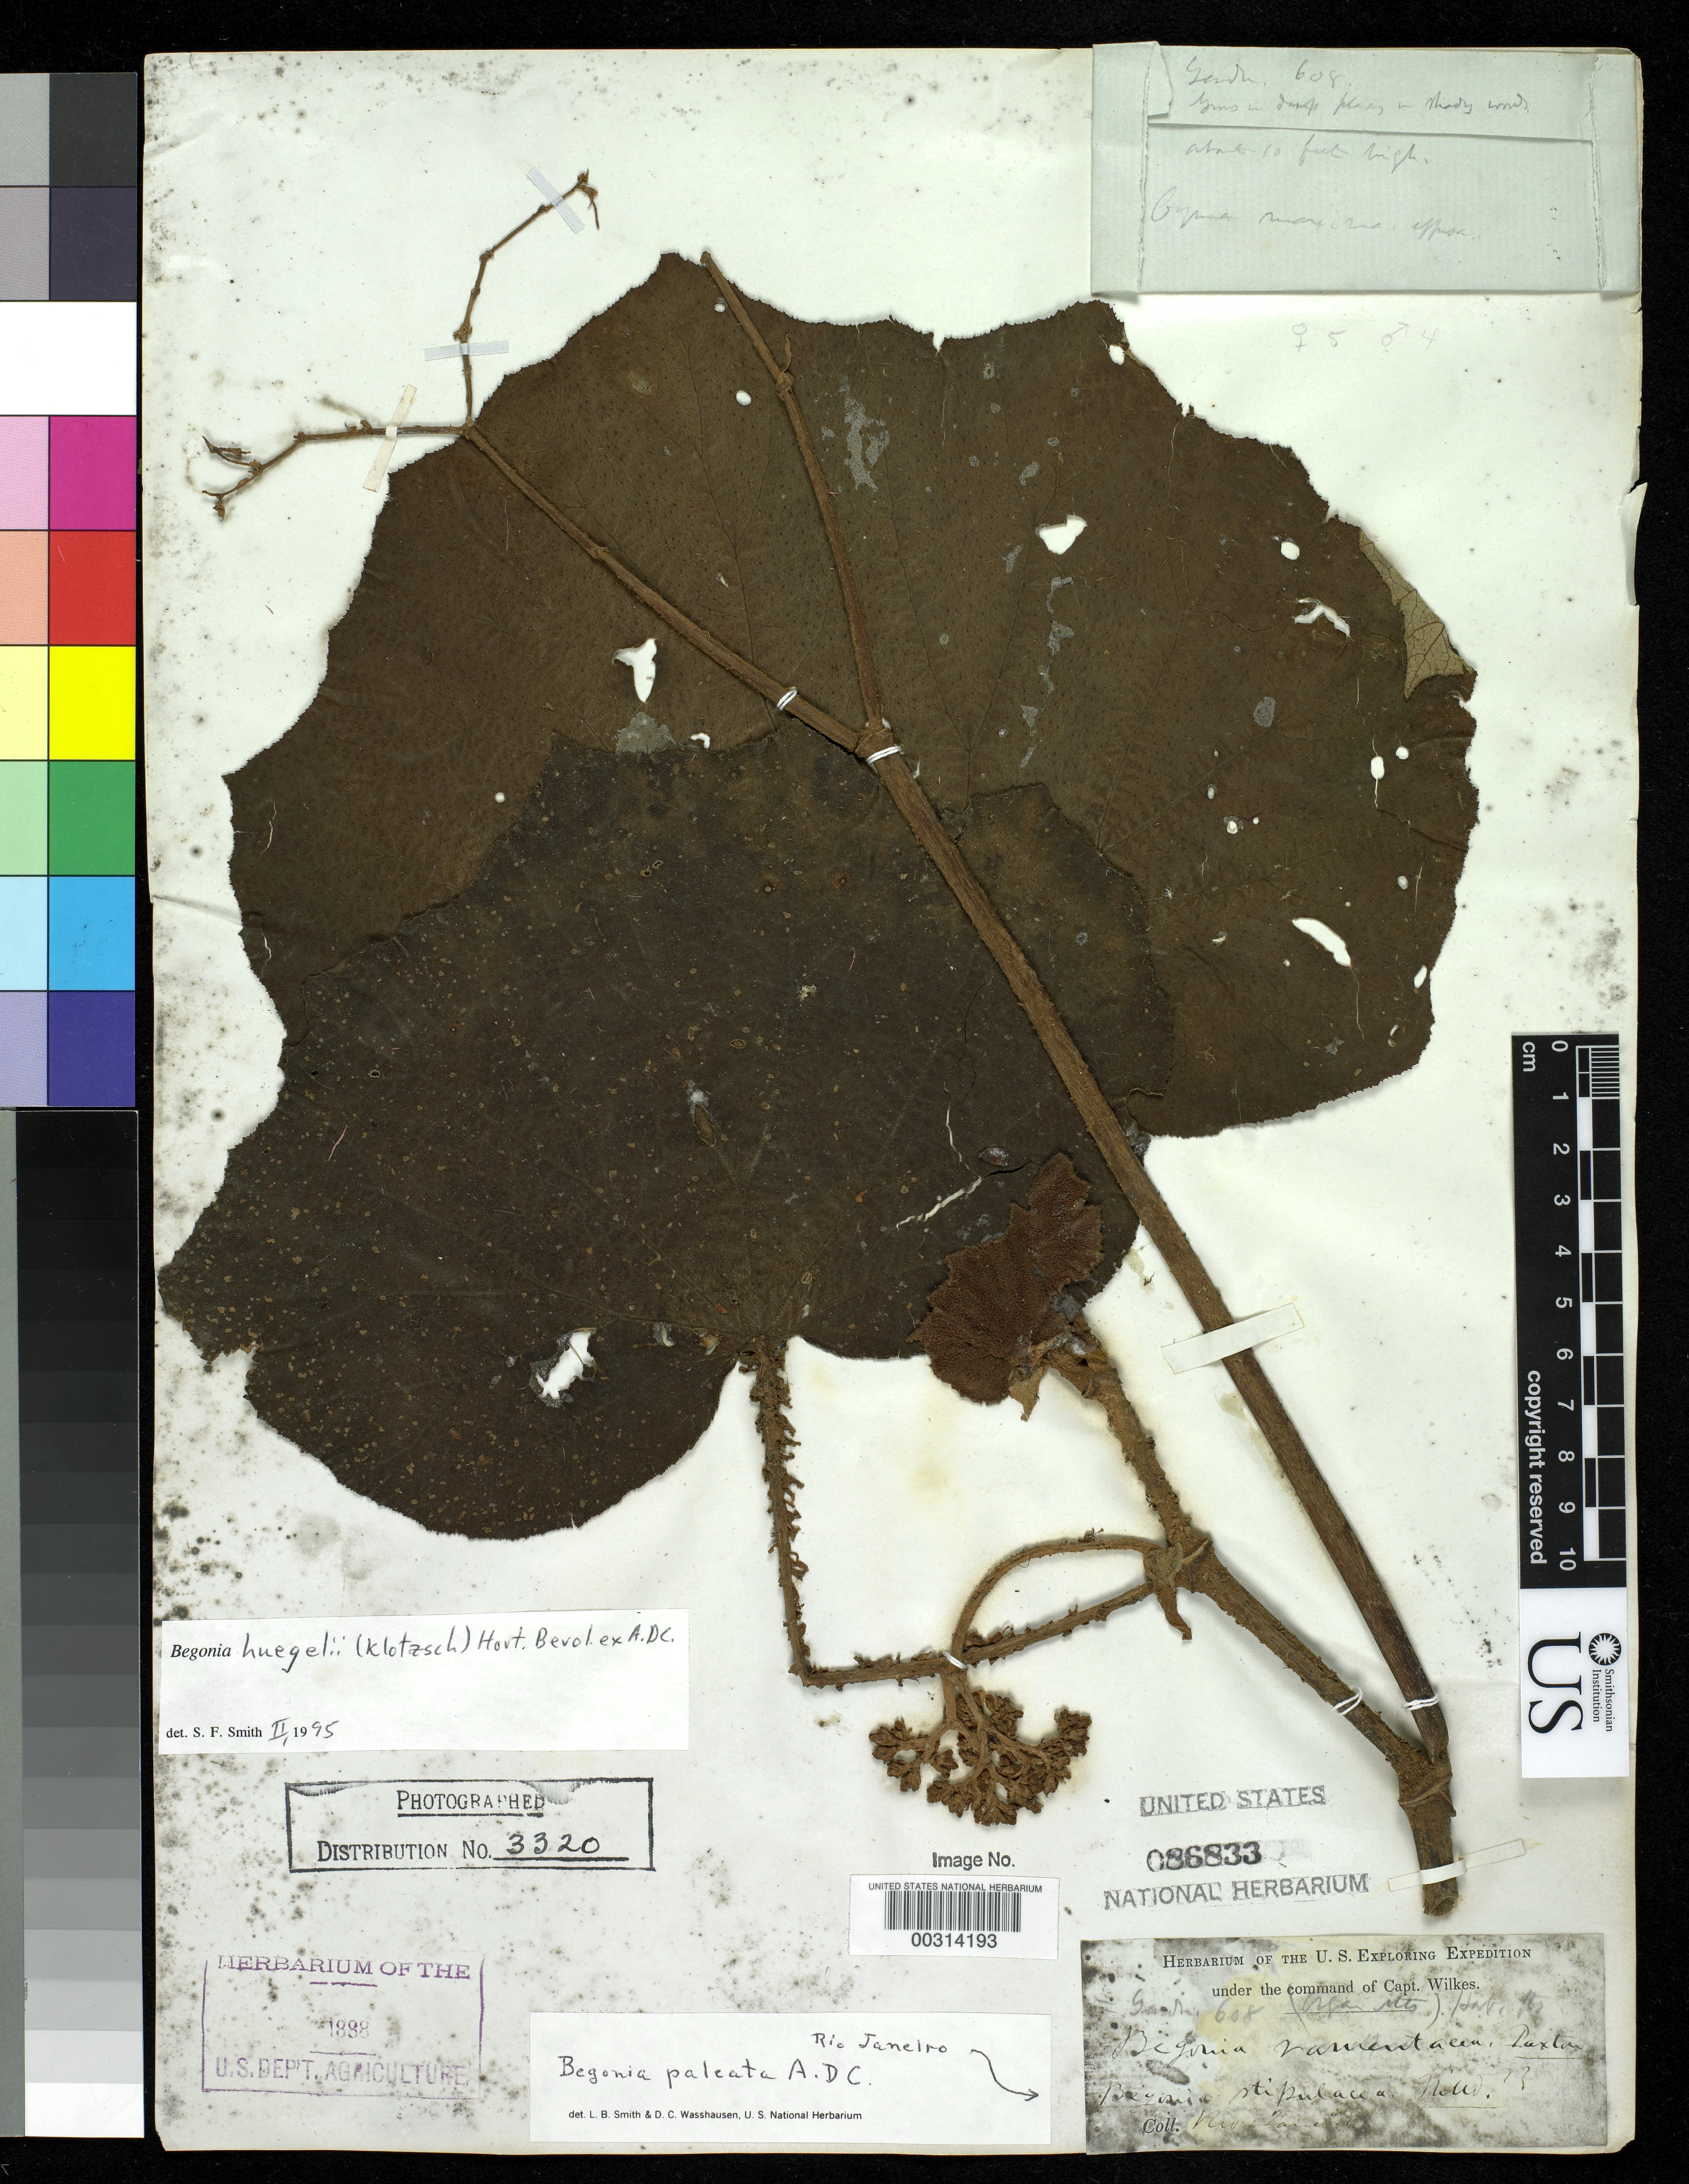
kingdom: Plantae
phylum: Tracheophyta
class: Magnoliopsida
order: Cucurbitales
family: Begoniaceae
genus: Begonia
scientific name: Begonia huegelii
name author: (Klotzsch) Hort. Berol. ex A. DC.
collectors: Wilkes Explor. Exped.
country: Brazil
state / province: Rio de Janeiro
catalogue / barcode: US 86833